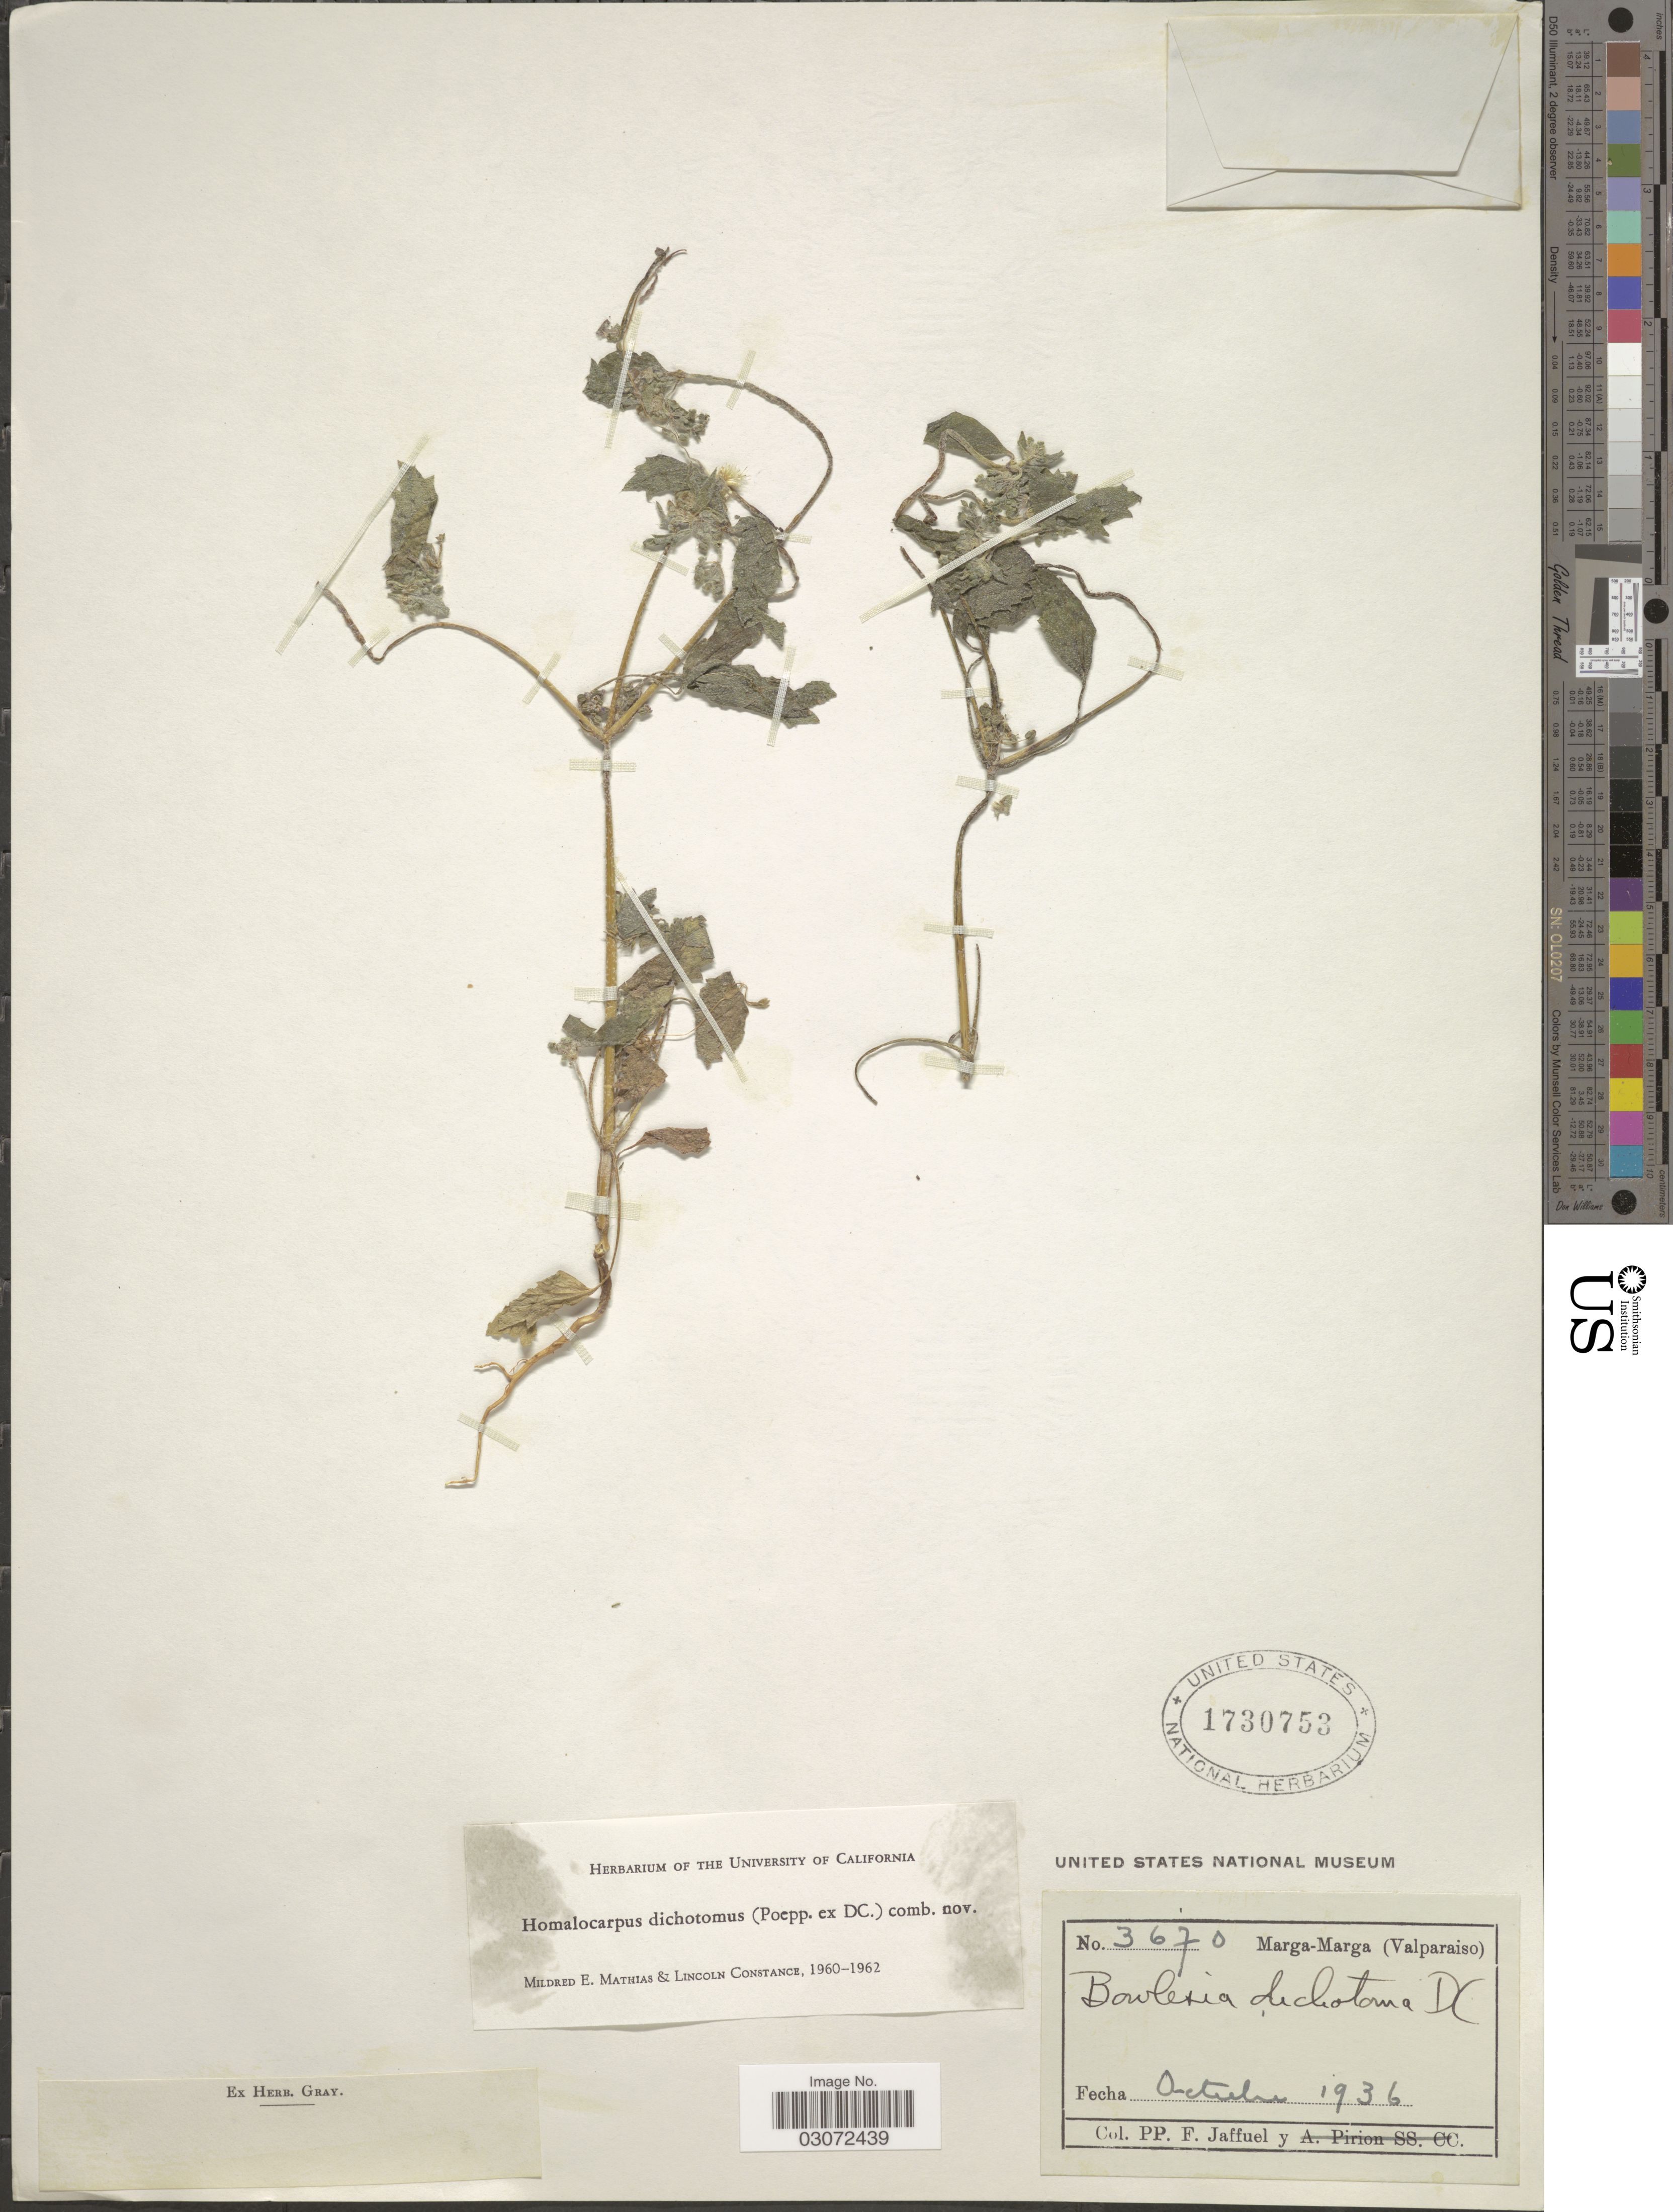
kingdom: Plantae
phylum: Tracheophyta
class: Magnoliopsida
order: Apiales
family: Apiaceae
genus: Homalocarpus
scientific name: Homalocarpus dichotomus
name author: (Poepp. ex DC.) Mathias & Constance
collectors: F. Jaffuel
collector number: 3670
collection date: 1936-10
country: Chile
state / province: Valparaíso (V)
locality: Marga-Marga.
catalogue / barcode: US 1730753